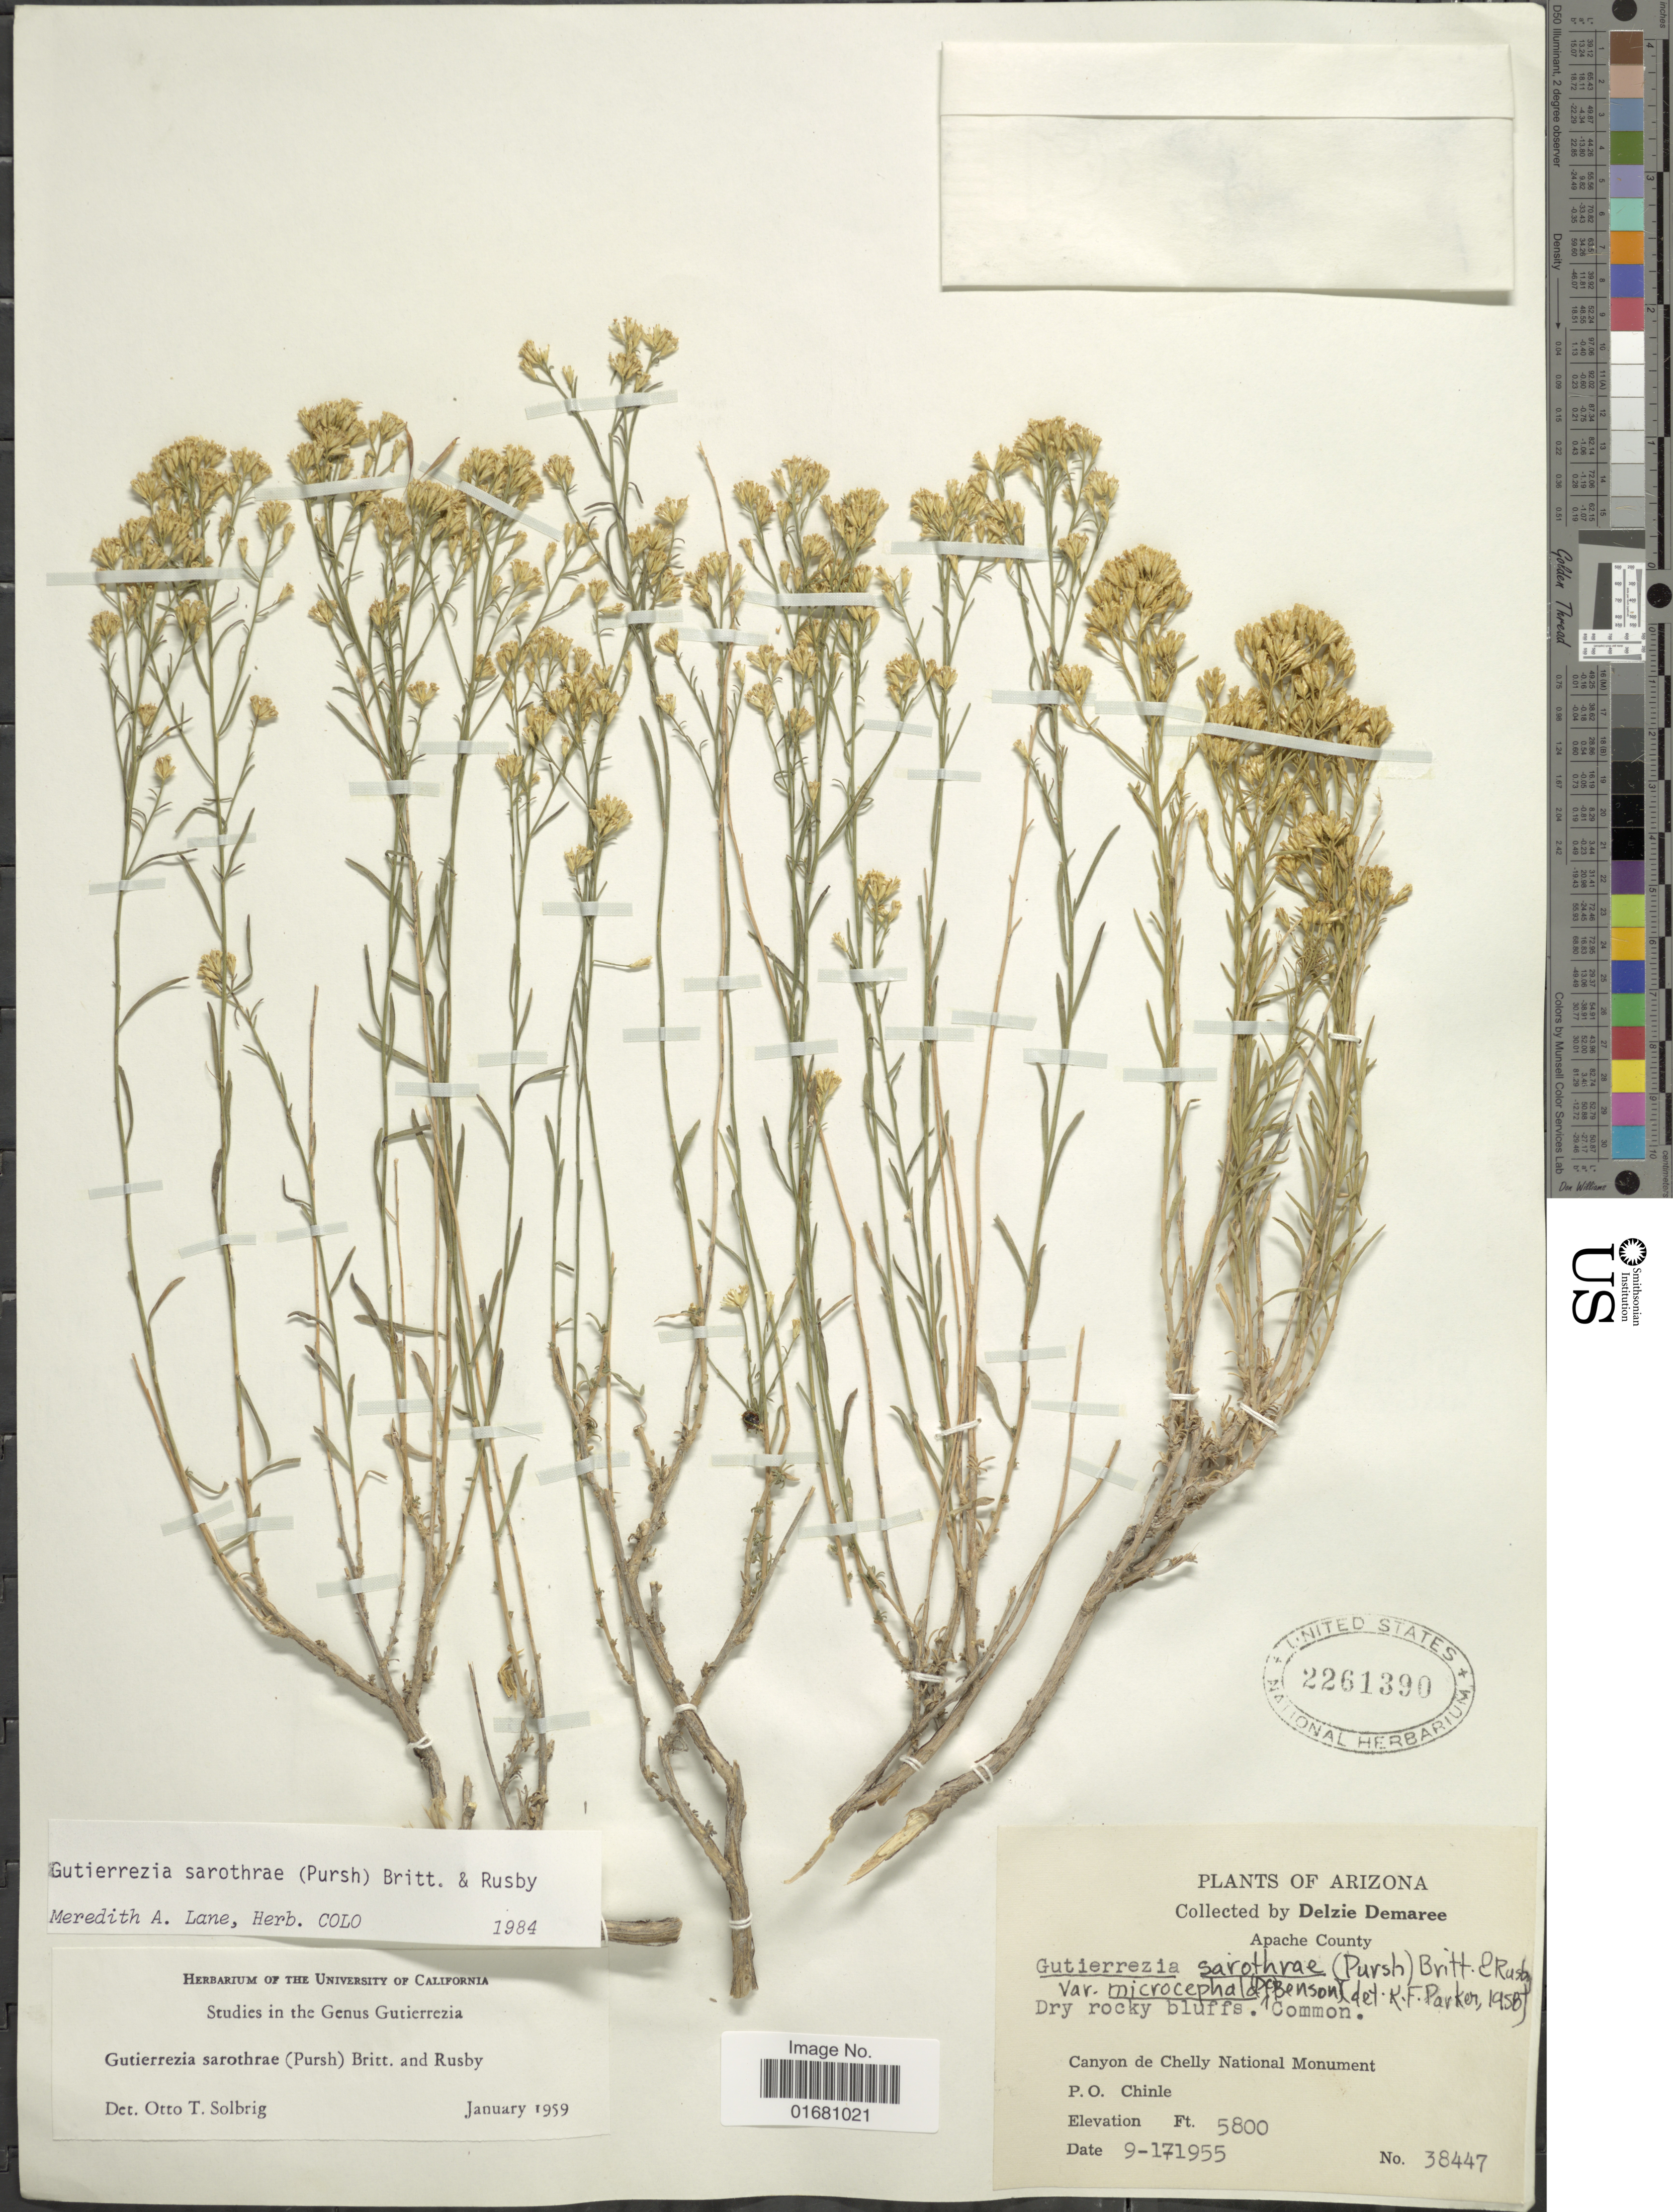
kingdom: Plantae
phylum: Tracheophyta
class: Magnoliopsida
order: Asterales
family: Asteraceae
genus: Gutierrezia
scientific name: Gutierrezia sarothrae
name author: (Pursh) Britton & Rusby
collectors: D. Demaree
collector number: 38447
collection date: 1955-09-17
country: United States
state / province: Arizona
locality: Apache County, Canyon de Chelly National Monument, P.O. Chinle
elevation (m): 1768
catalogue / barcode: US 2261390